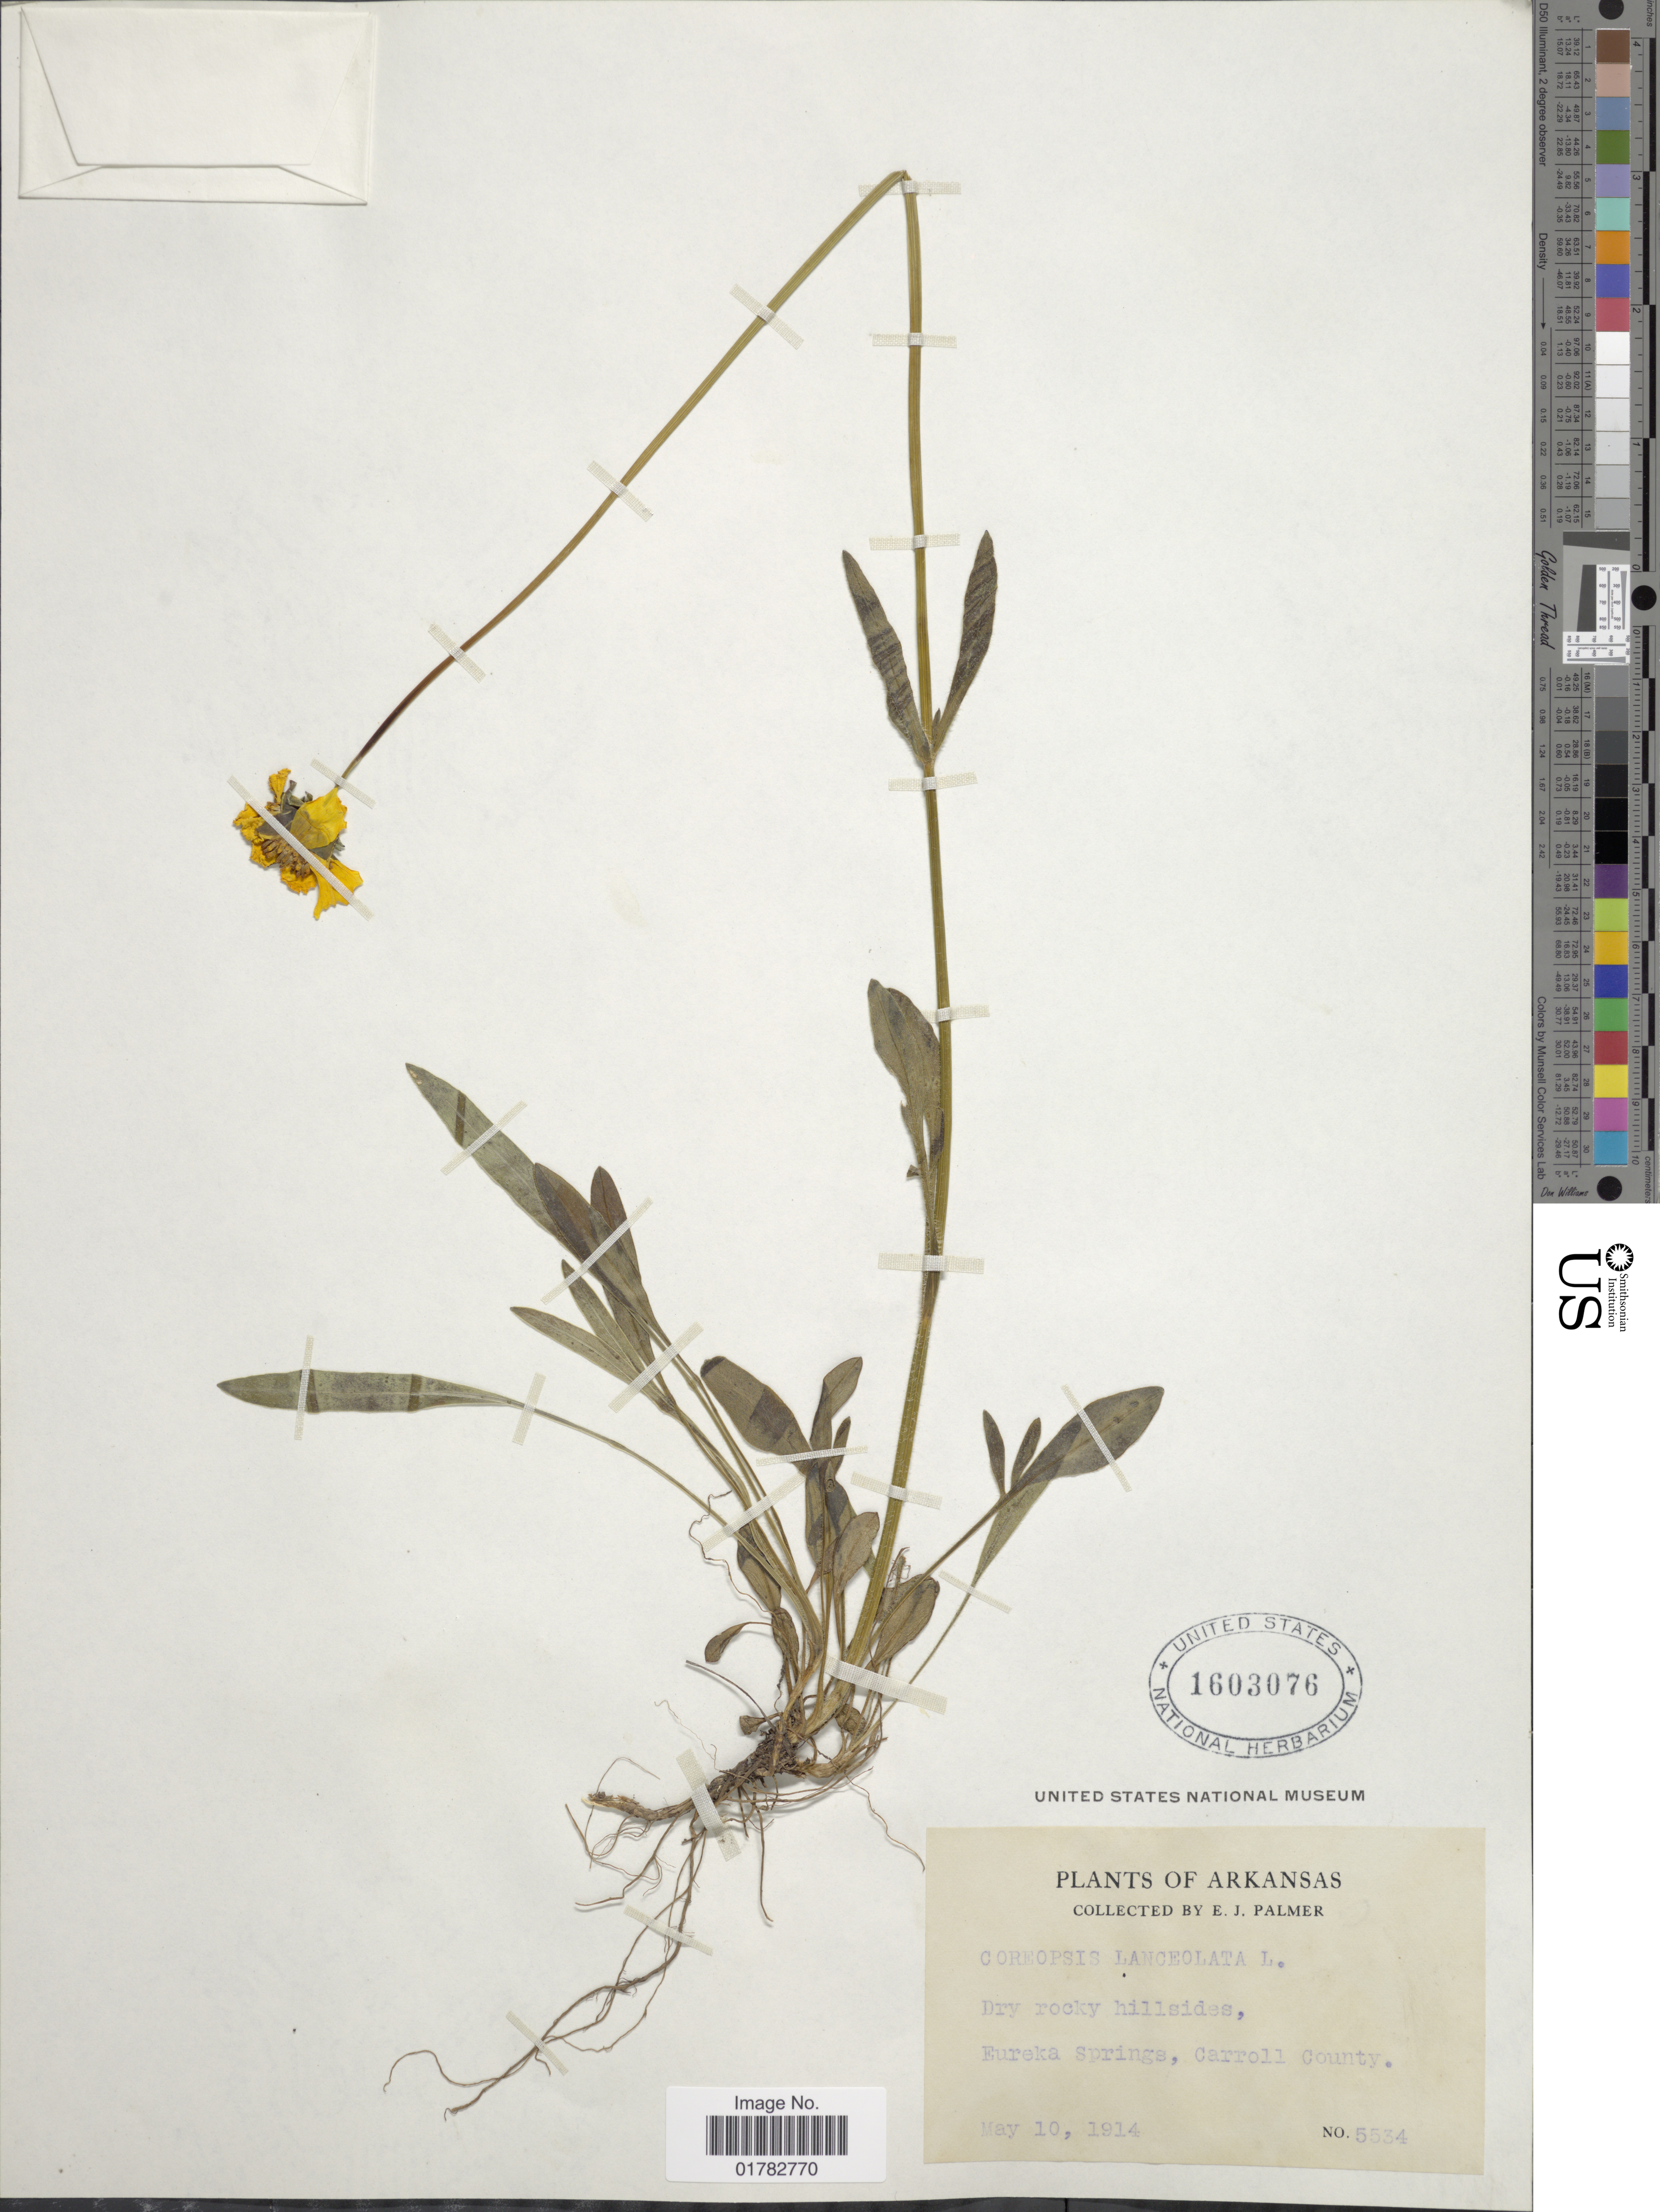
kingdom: Plantae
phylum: Tracheophyta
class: Magnoliopsida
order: Asterales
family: Asteraceae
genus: Coreopsis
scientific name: Coreopsis lanceolata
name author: L.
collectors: E. J. Palmer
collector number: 5534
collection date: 1914-05-10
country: United States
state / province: Arkansas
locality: Dry rocky hillsides, Eureka Springs, Carroll County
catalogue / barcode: US 1603076